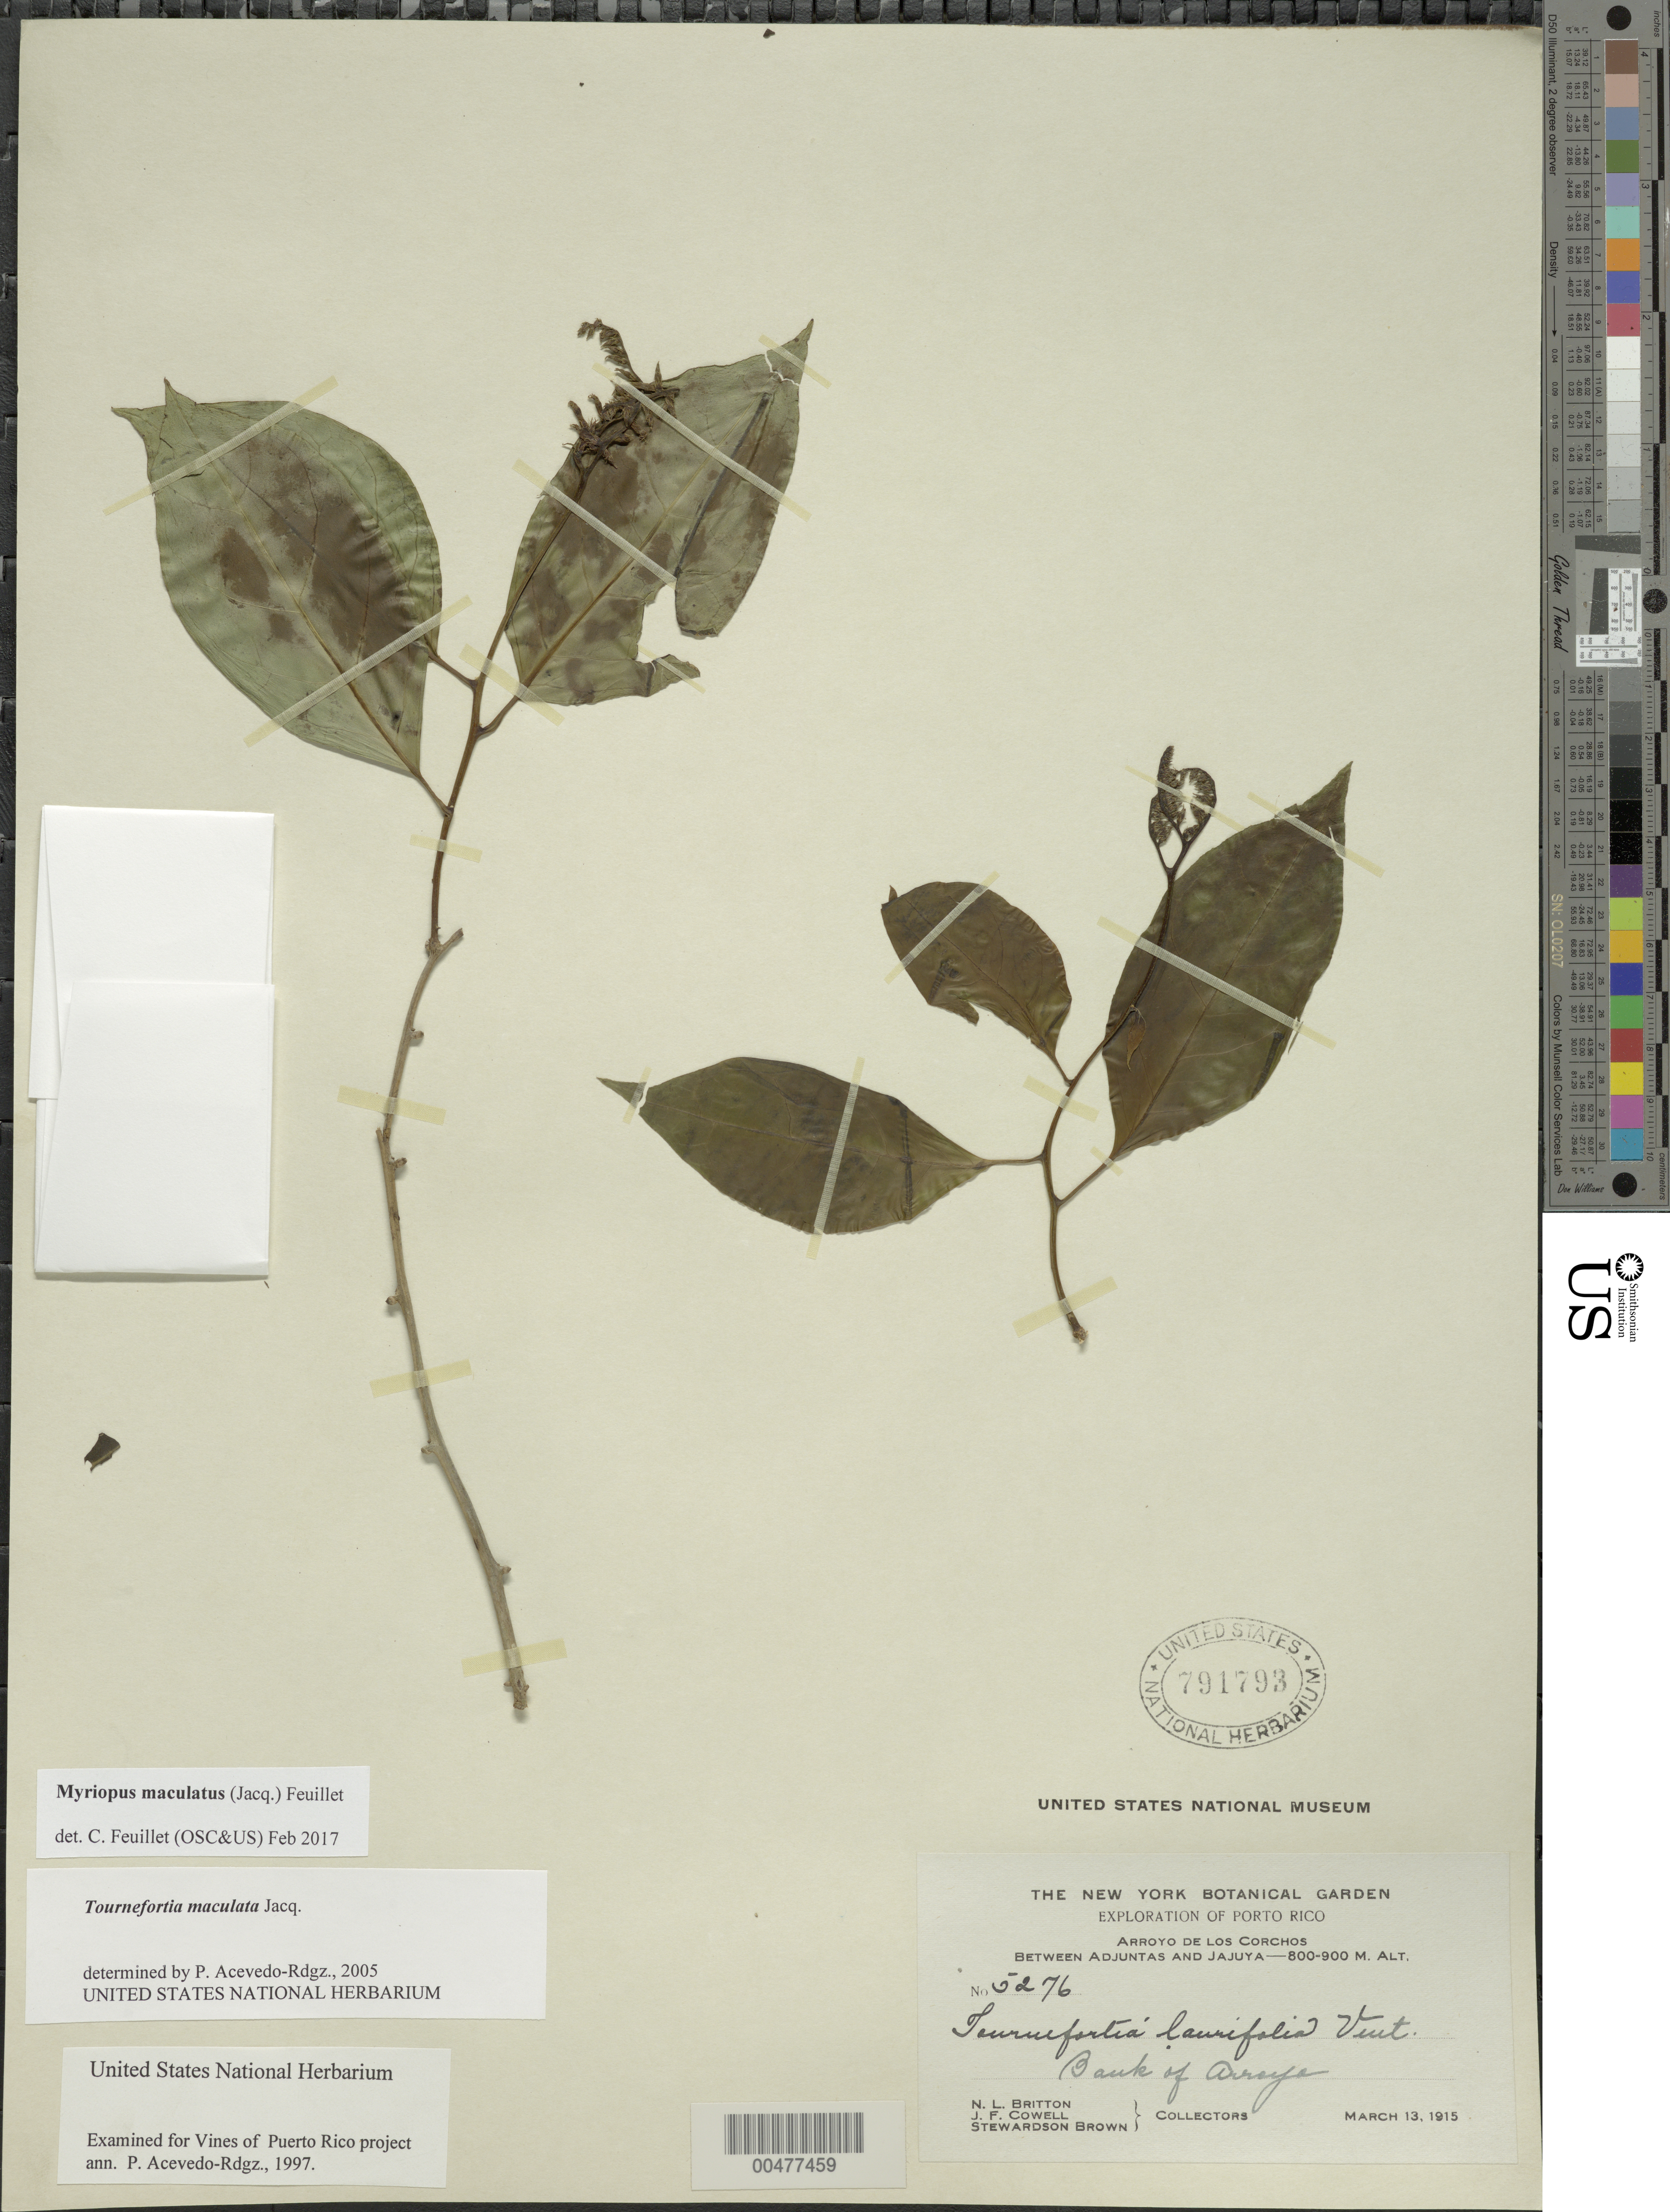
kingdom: Plantae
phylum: Tracheophyta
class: Magnoliopsida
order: Boraginales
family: Heliotropiaceae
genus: Myriopus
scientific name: Myriopus maculatus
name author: (Jacq.) Feuillet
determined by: Feuillet, C.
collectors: N. Britton, J. F. Cowell, M. S. Brown & -. Stewardson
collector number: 5276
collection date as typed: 13 Mar 1915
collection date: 1915-03-13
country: Puerto Rico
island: Greater Antilles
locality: Arroyo de los Corchos. Bank of arroyo.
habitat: Bank of arroyo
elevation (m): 800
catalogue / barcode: US 791793